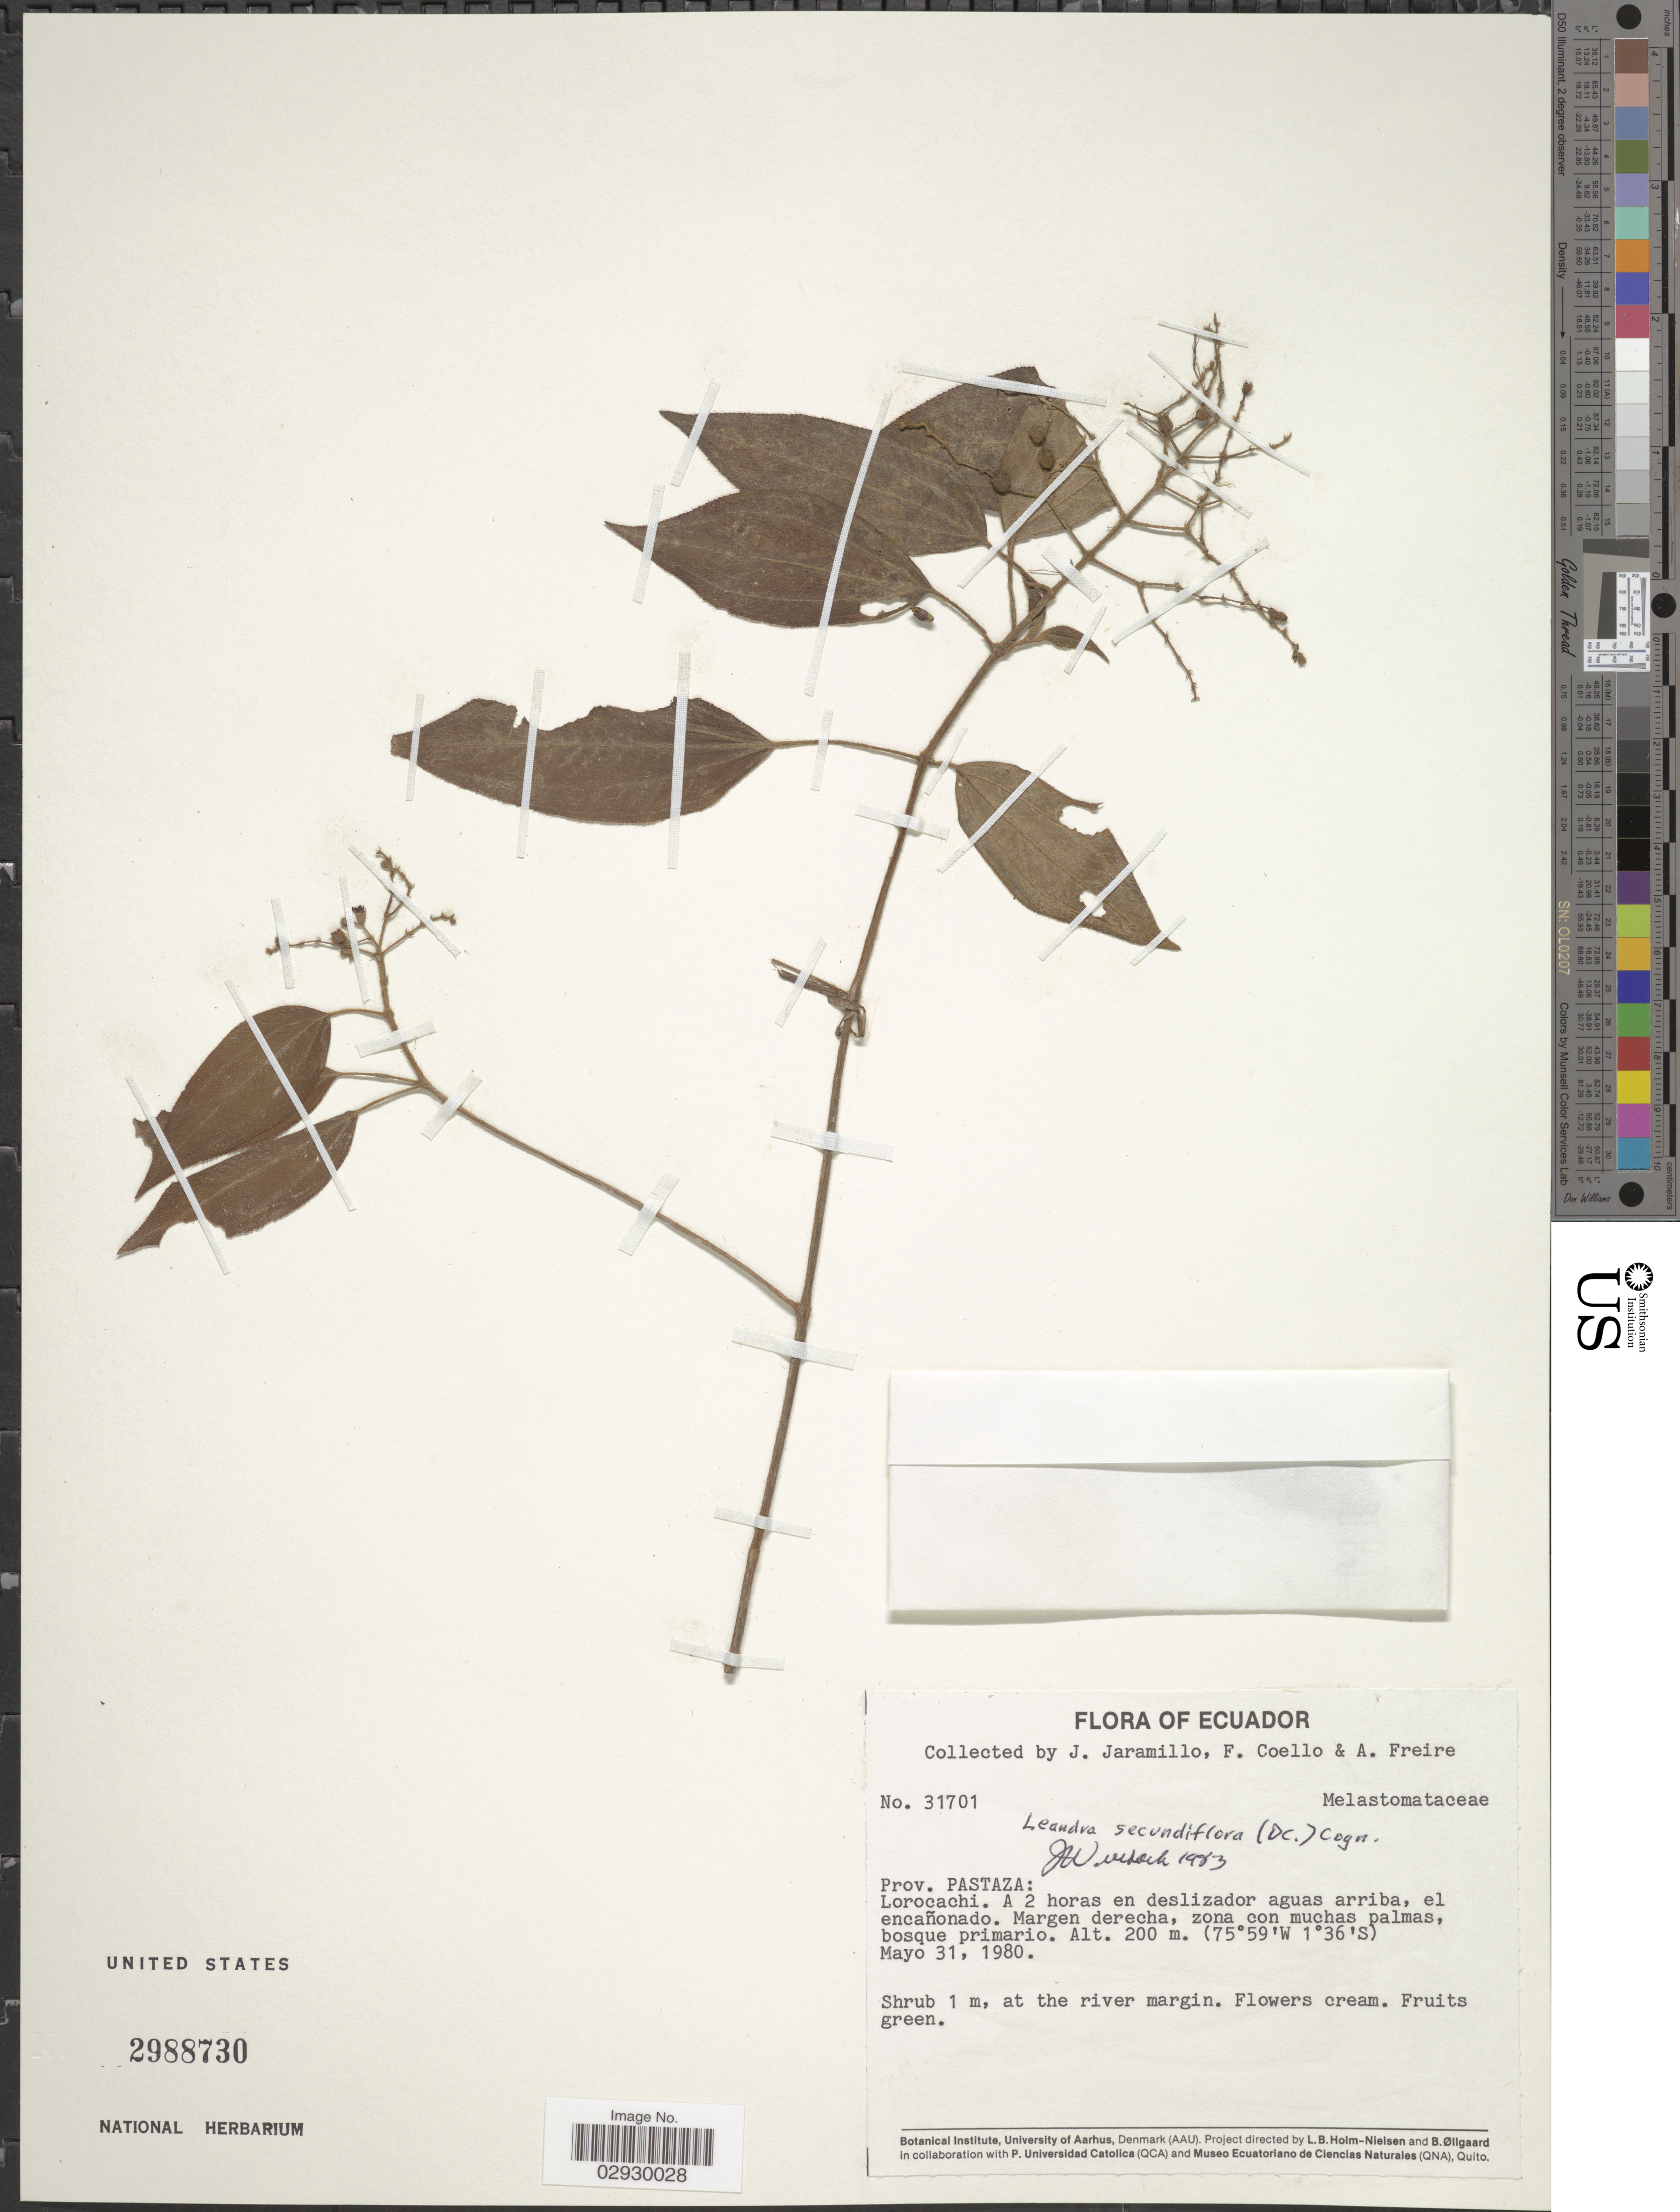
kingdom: Plantae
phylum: Tracheophyta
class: Magnoliopsida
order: Myrtales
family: Melastomataceae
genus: Leandra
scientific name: Leandra secundiflora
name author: (DC.) Cogn.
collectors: J. Jaramillo, F. Coello & A. Freire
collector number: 31701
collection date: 1980-05-31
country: Ecuador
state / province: Pastaza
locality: Lorocachi.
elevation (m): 200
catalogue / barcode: US 2988730